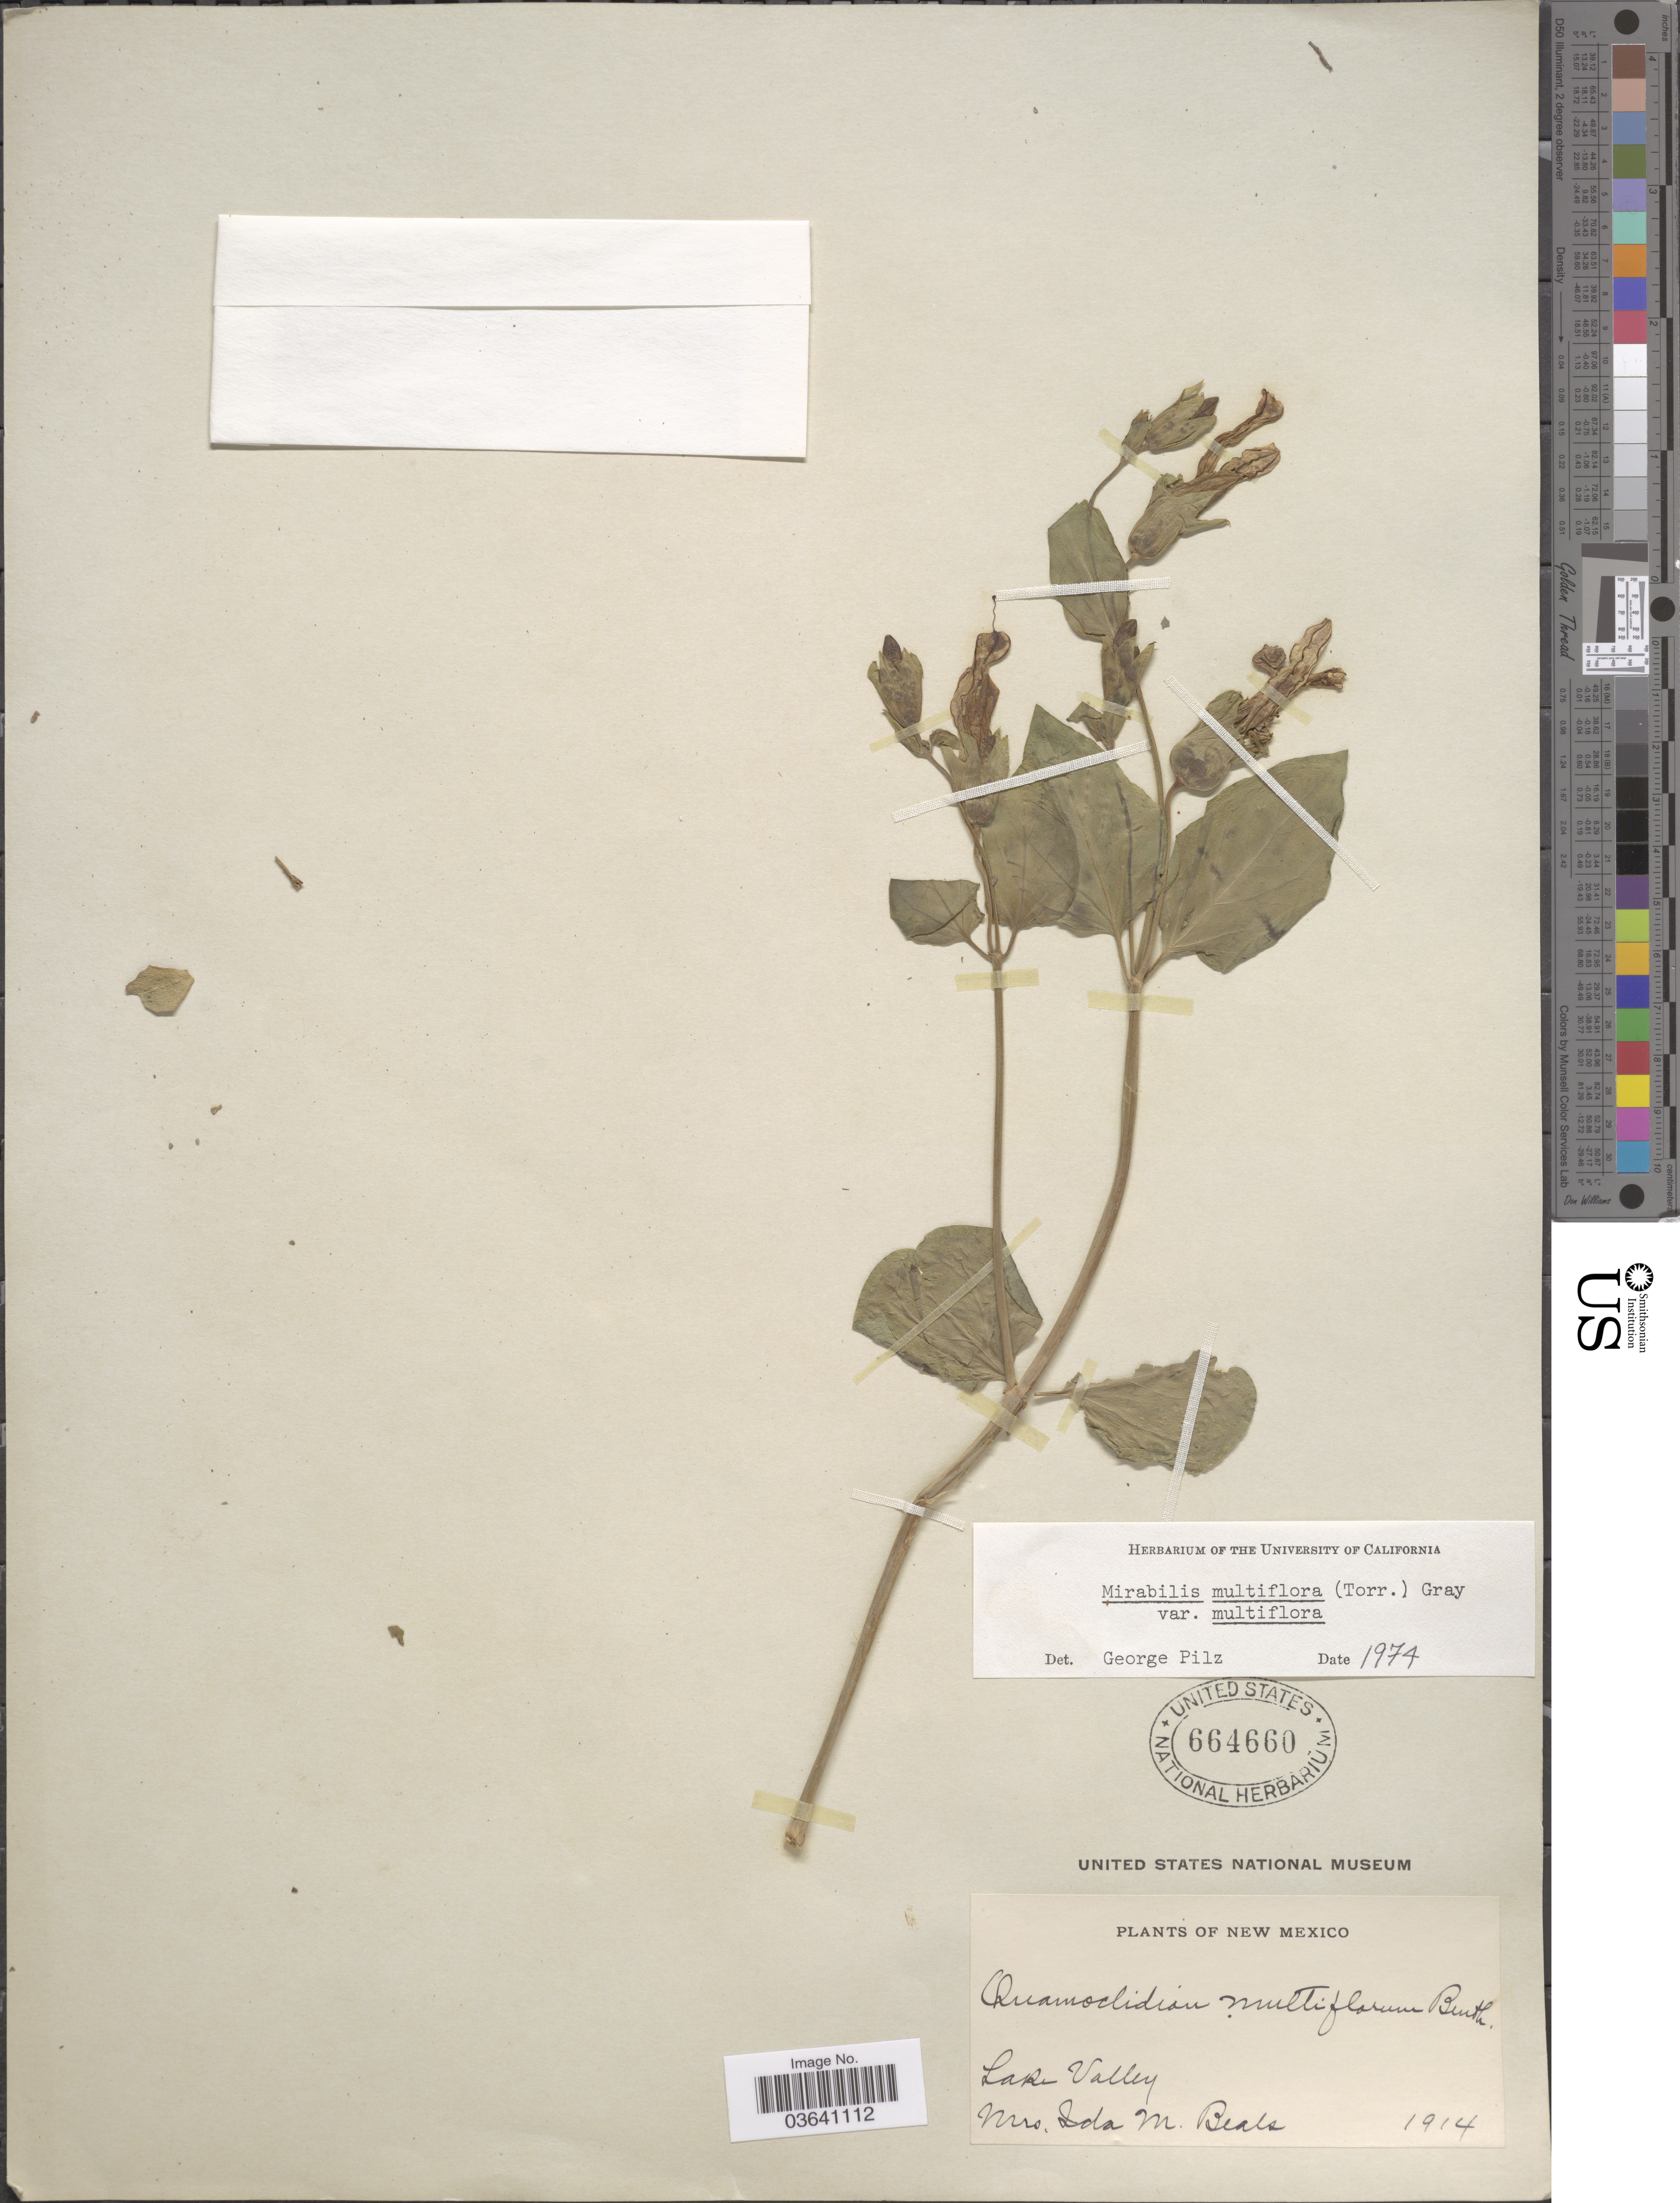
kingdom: Plantae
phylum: Tracheophyta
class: Magnoliopsida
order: Caryophyllales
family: Nyctaginaceae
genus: Mirabilis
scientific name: Mirabilis multiflora var. multiflora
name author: (Torr.) A. Gray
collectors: I. M. Beals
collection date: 1914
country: United States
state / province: New Mexico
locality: Lake Valley.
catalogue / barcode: US 664660